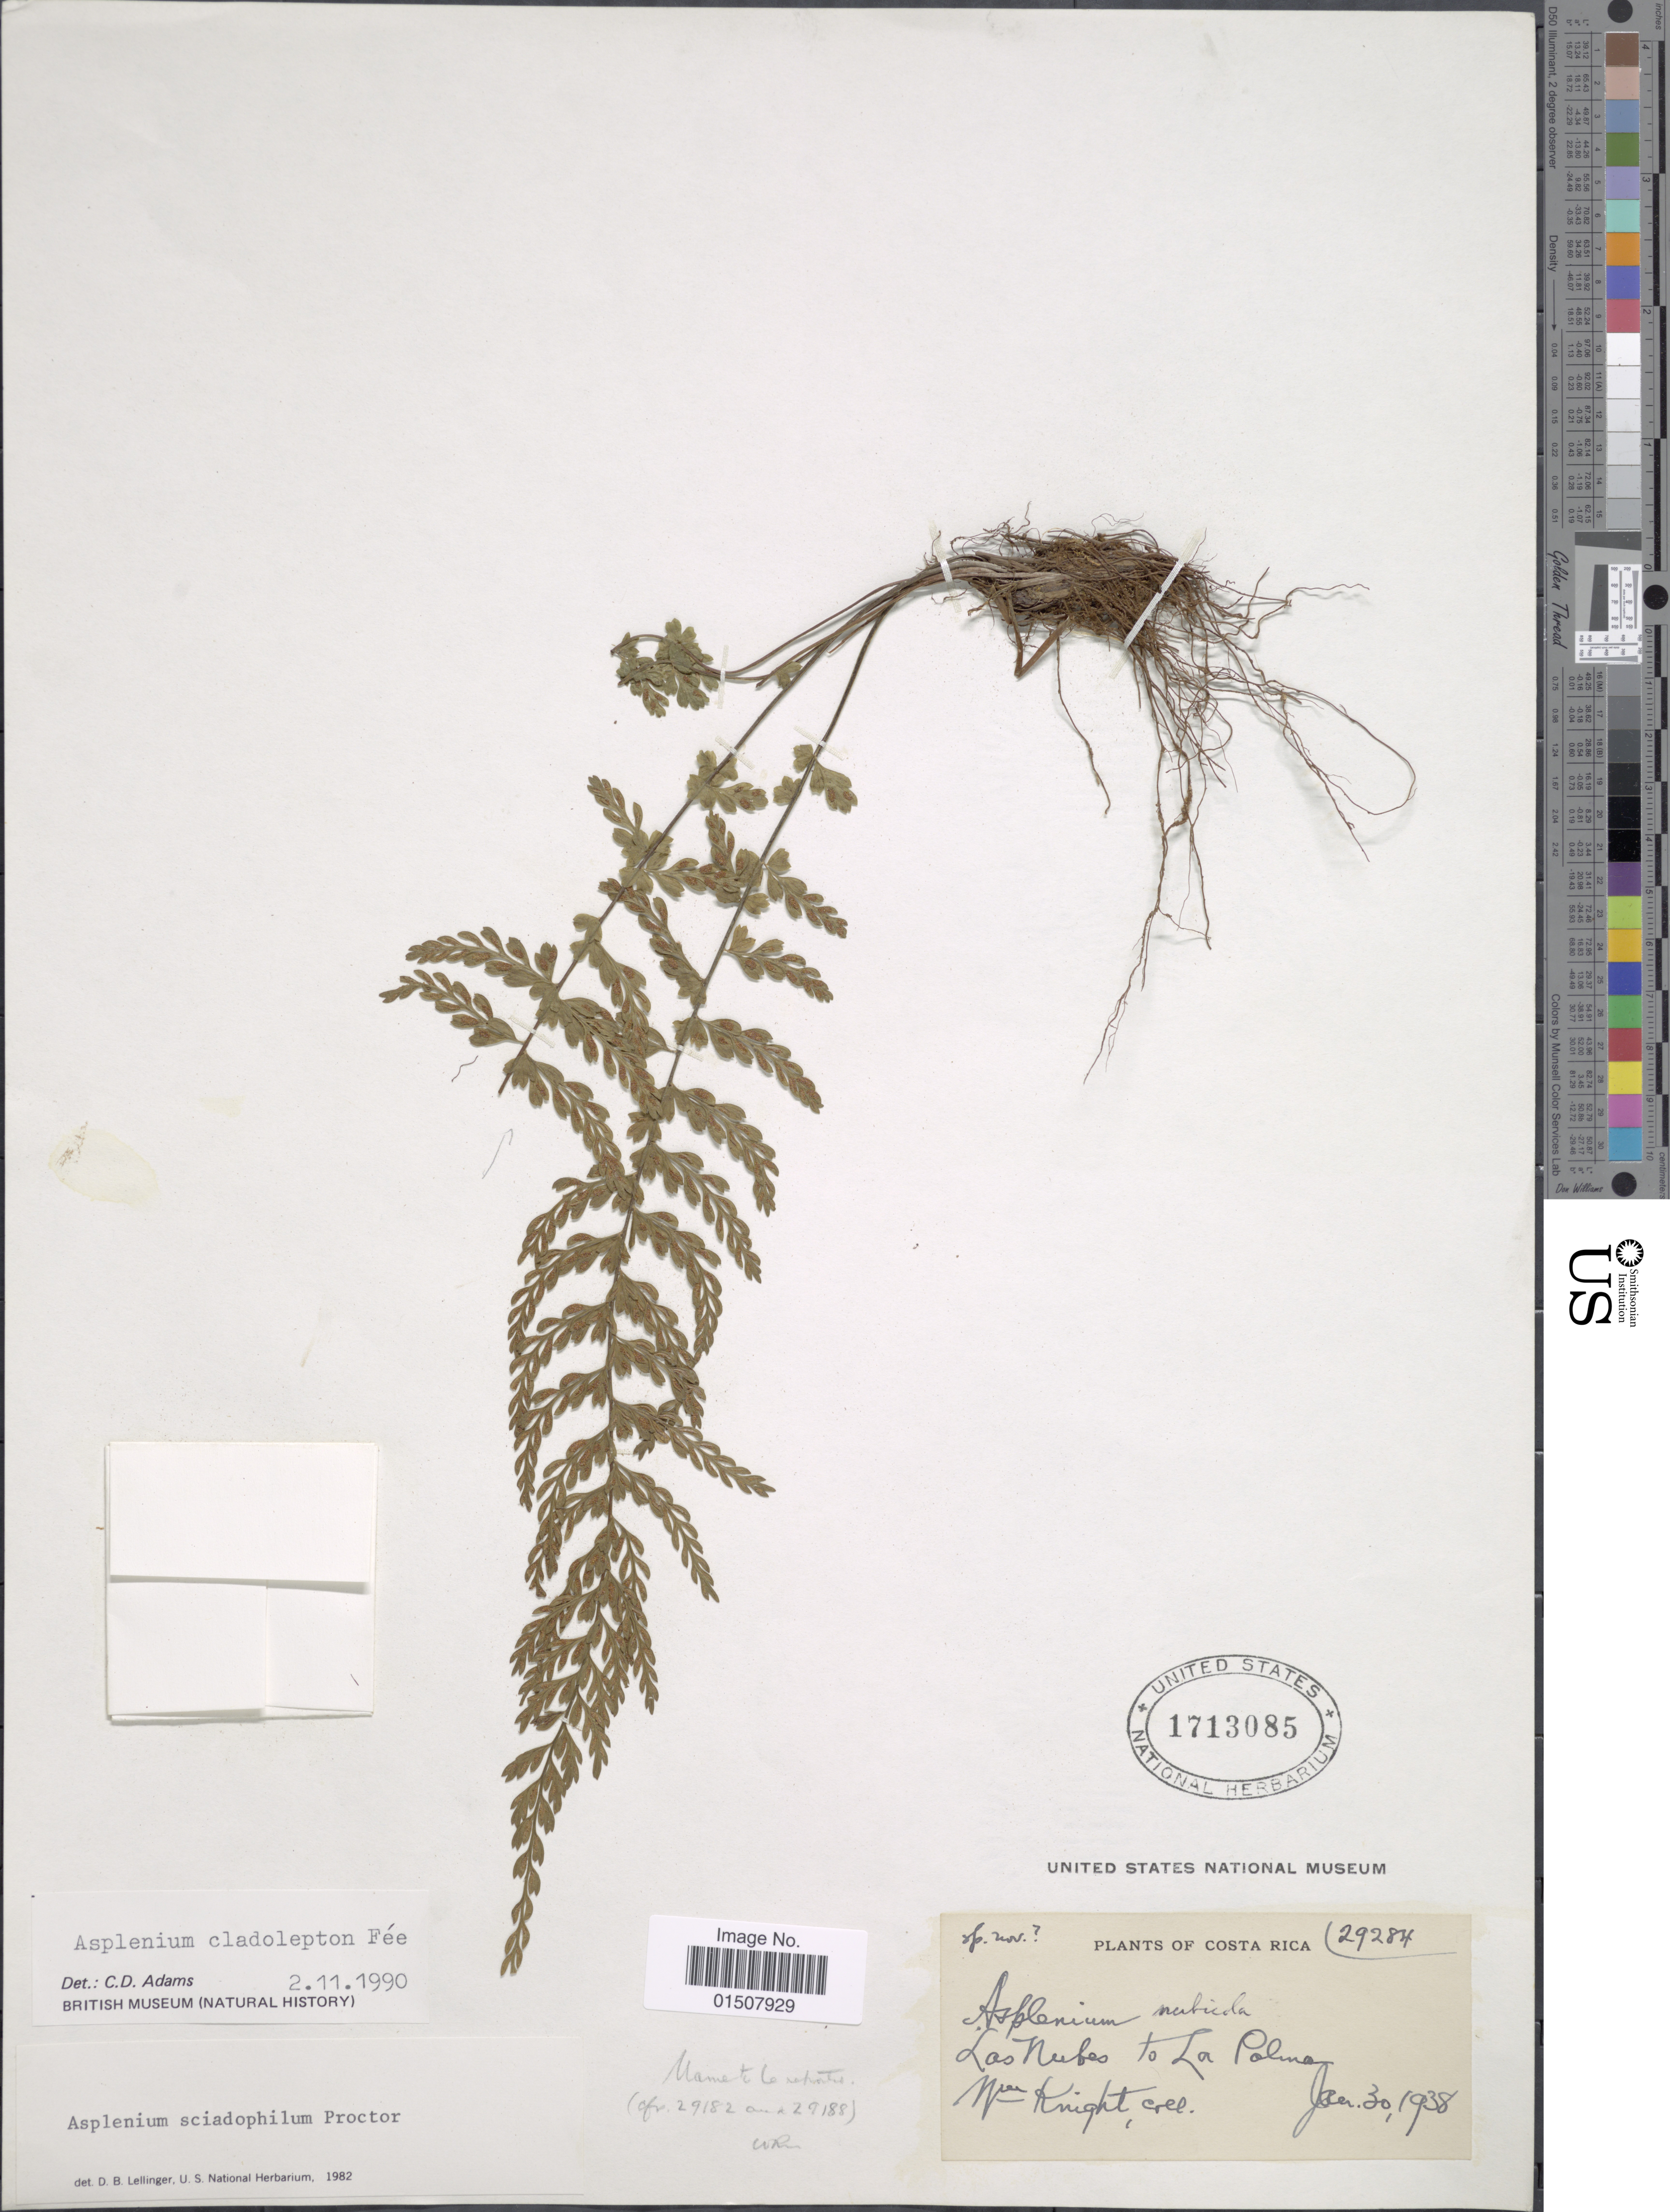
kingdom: Plantae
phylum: Tracheophyta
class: Polypodiopsida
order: Polypodiales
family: Aspleniaceae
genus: Asplenium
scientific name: Asplenium sciadophilum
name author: Proctor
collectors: W. Knight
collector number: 29284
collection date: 1938-01-30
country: Costa Rica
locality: Las Nubes to La Palma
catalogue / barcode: US 1713085